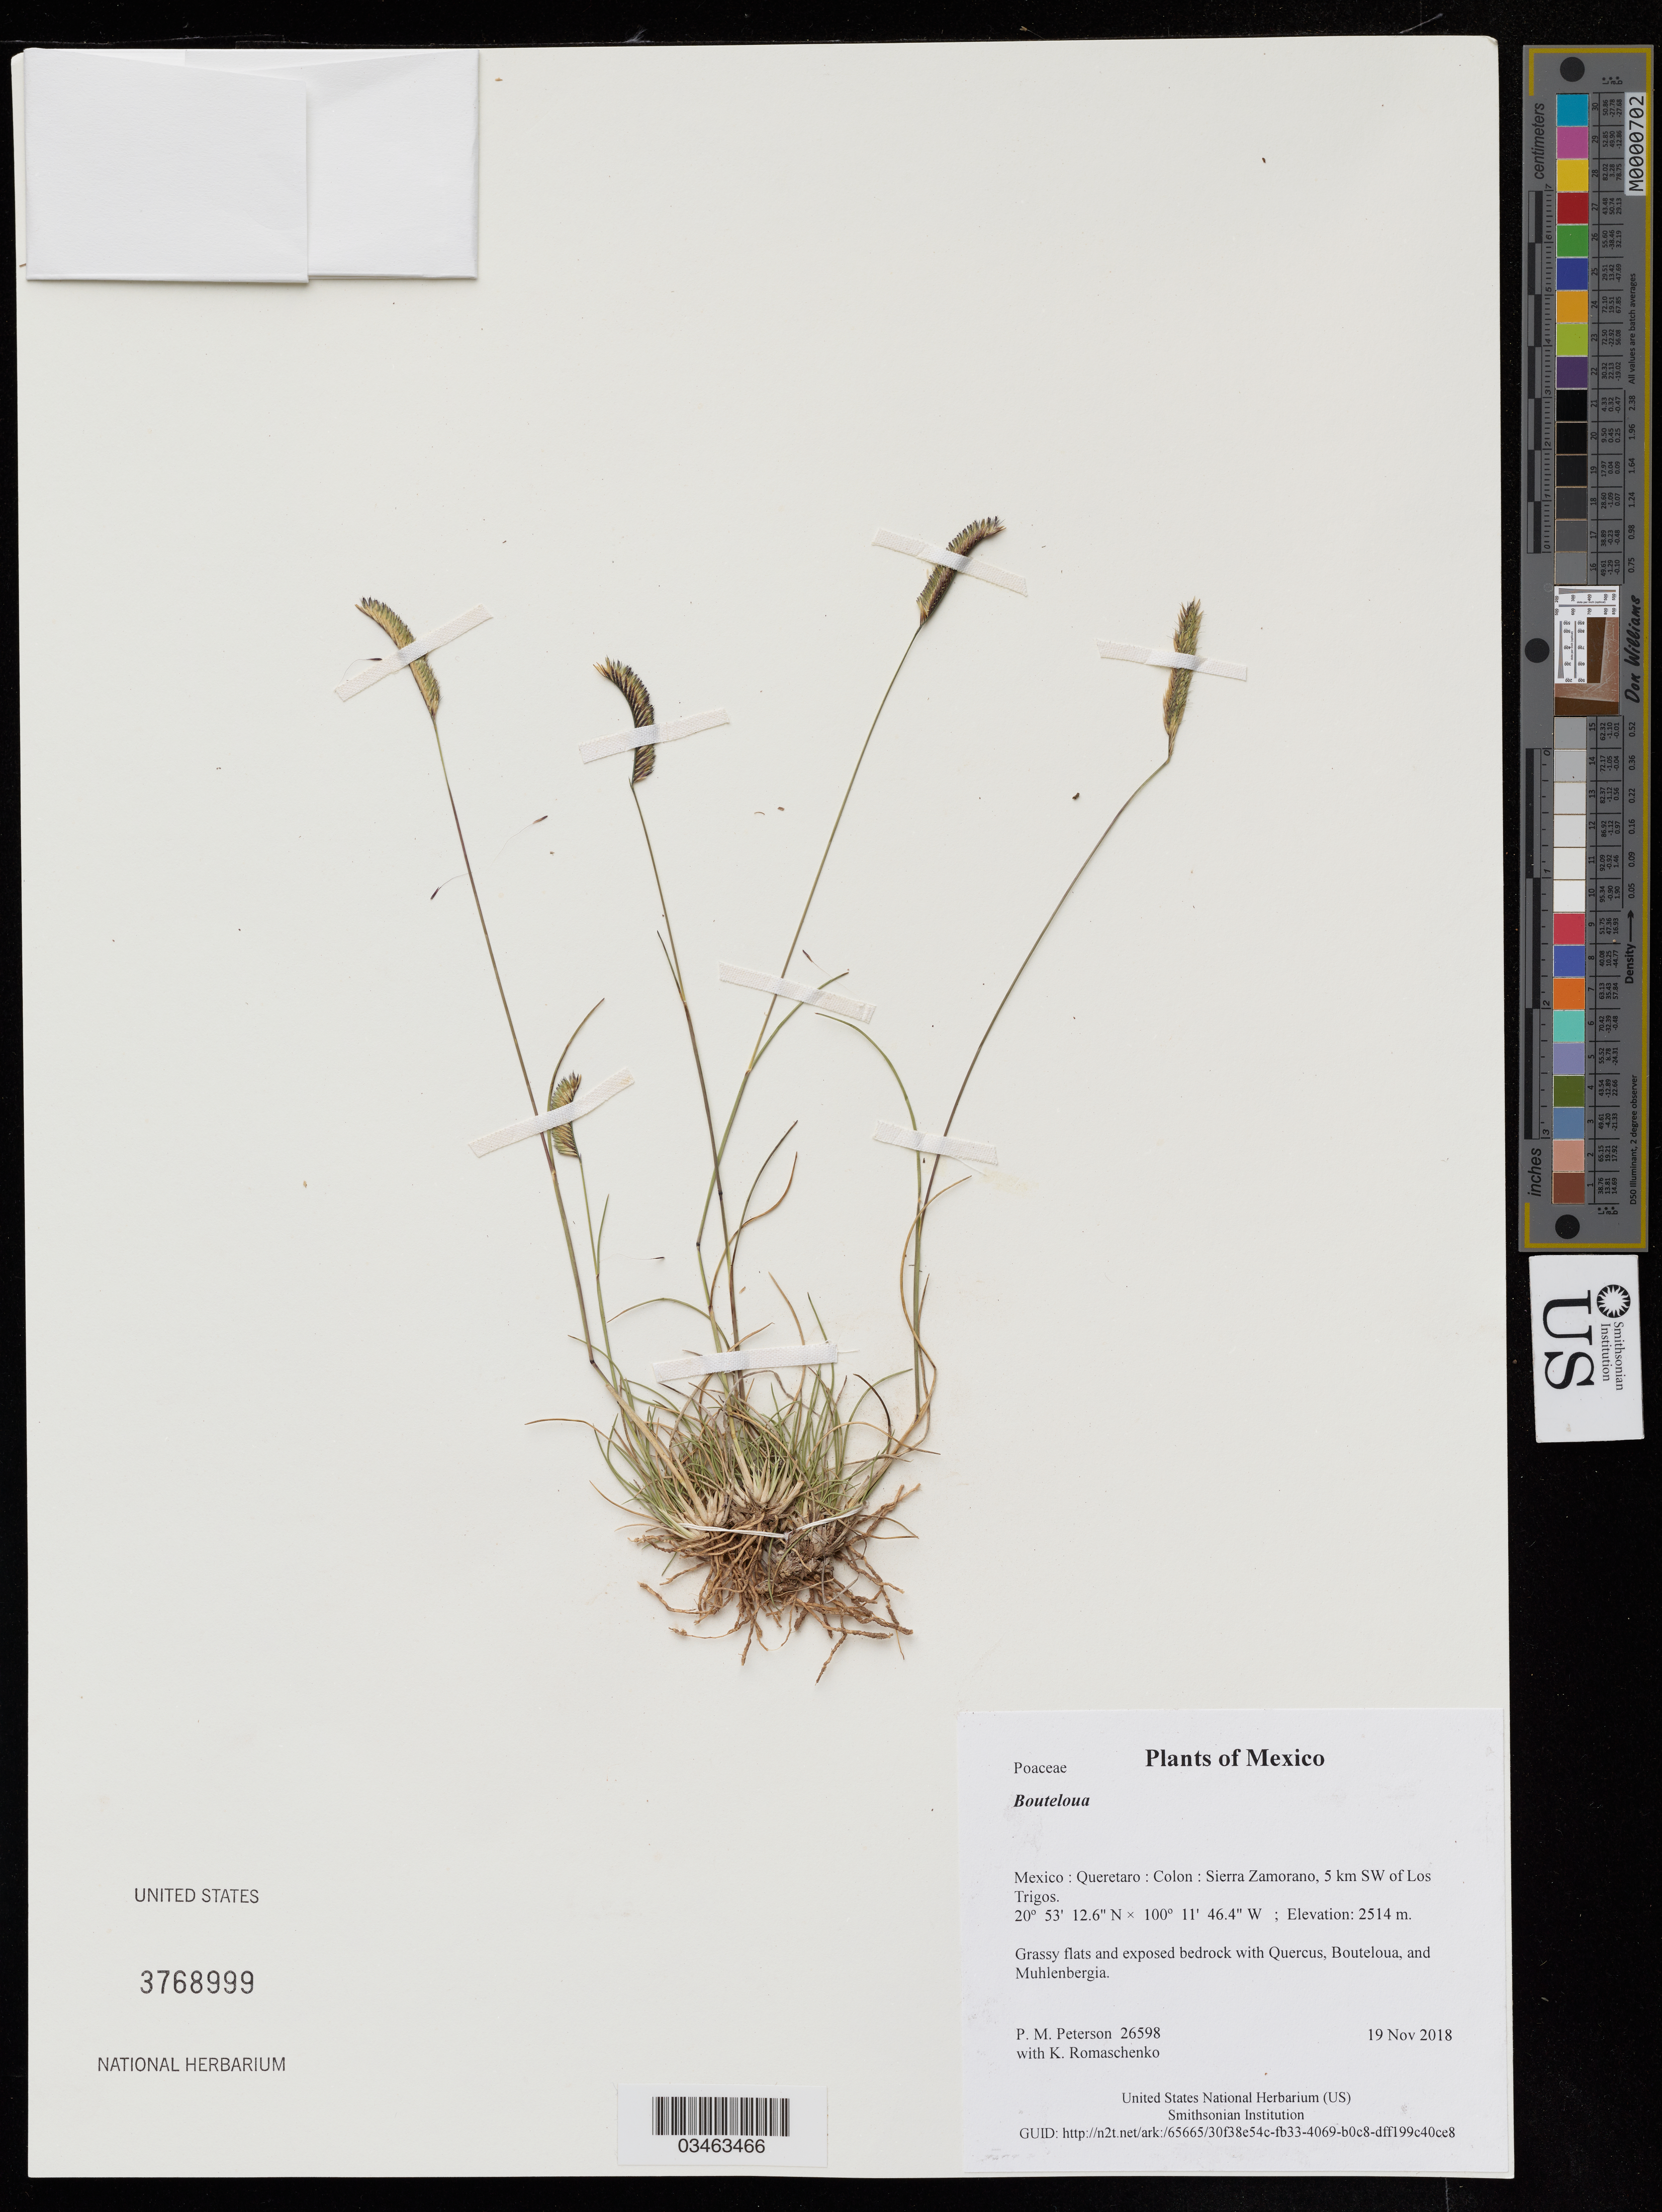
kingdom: Plantae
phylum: Tracheophyta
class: Liliopsida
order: Poales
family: Poaceae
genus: Bouteloua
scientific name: Bouteloua sp.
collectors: P. M. Peterson & K. Romaschenko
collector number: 26598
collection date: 2018-11-19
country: Mexico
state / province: Queretaro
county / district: Colon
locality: Sierra Zamorano, 5 km SW of Los Trigos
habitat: Grassy flats and exposed bedrock with Quercus, Bouteloua, and Muhlenbergia.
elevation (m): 2514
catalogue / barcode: US 3768999